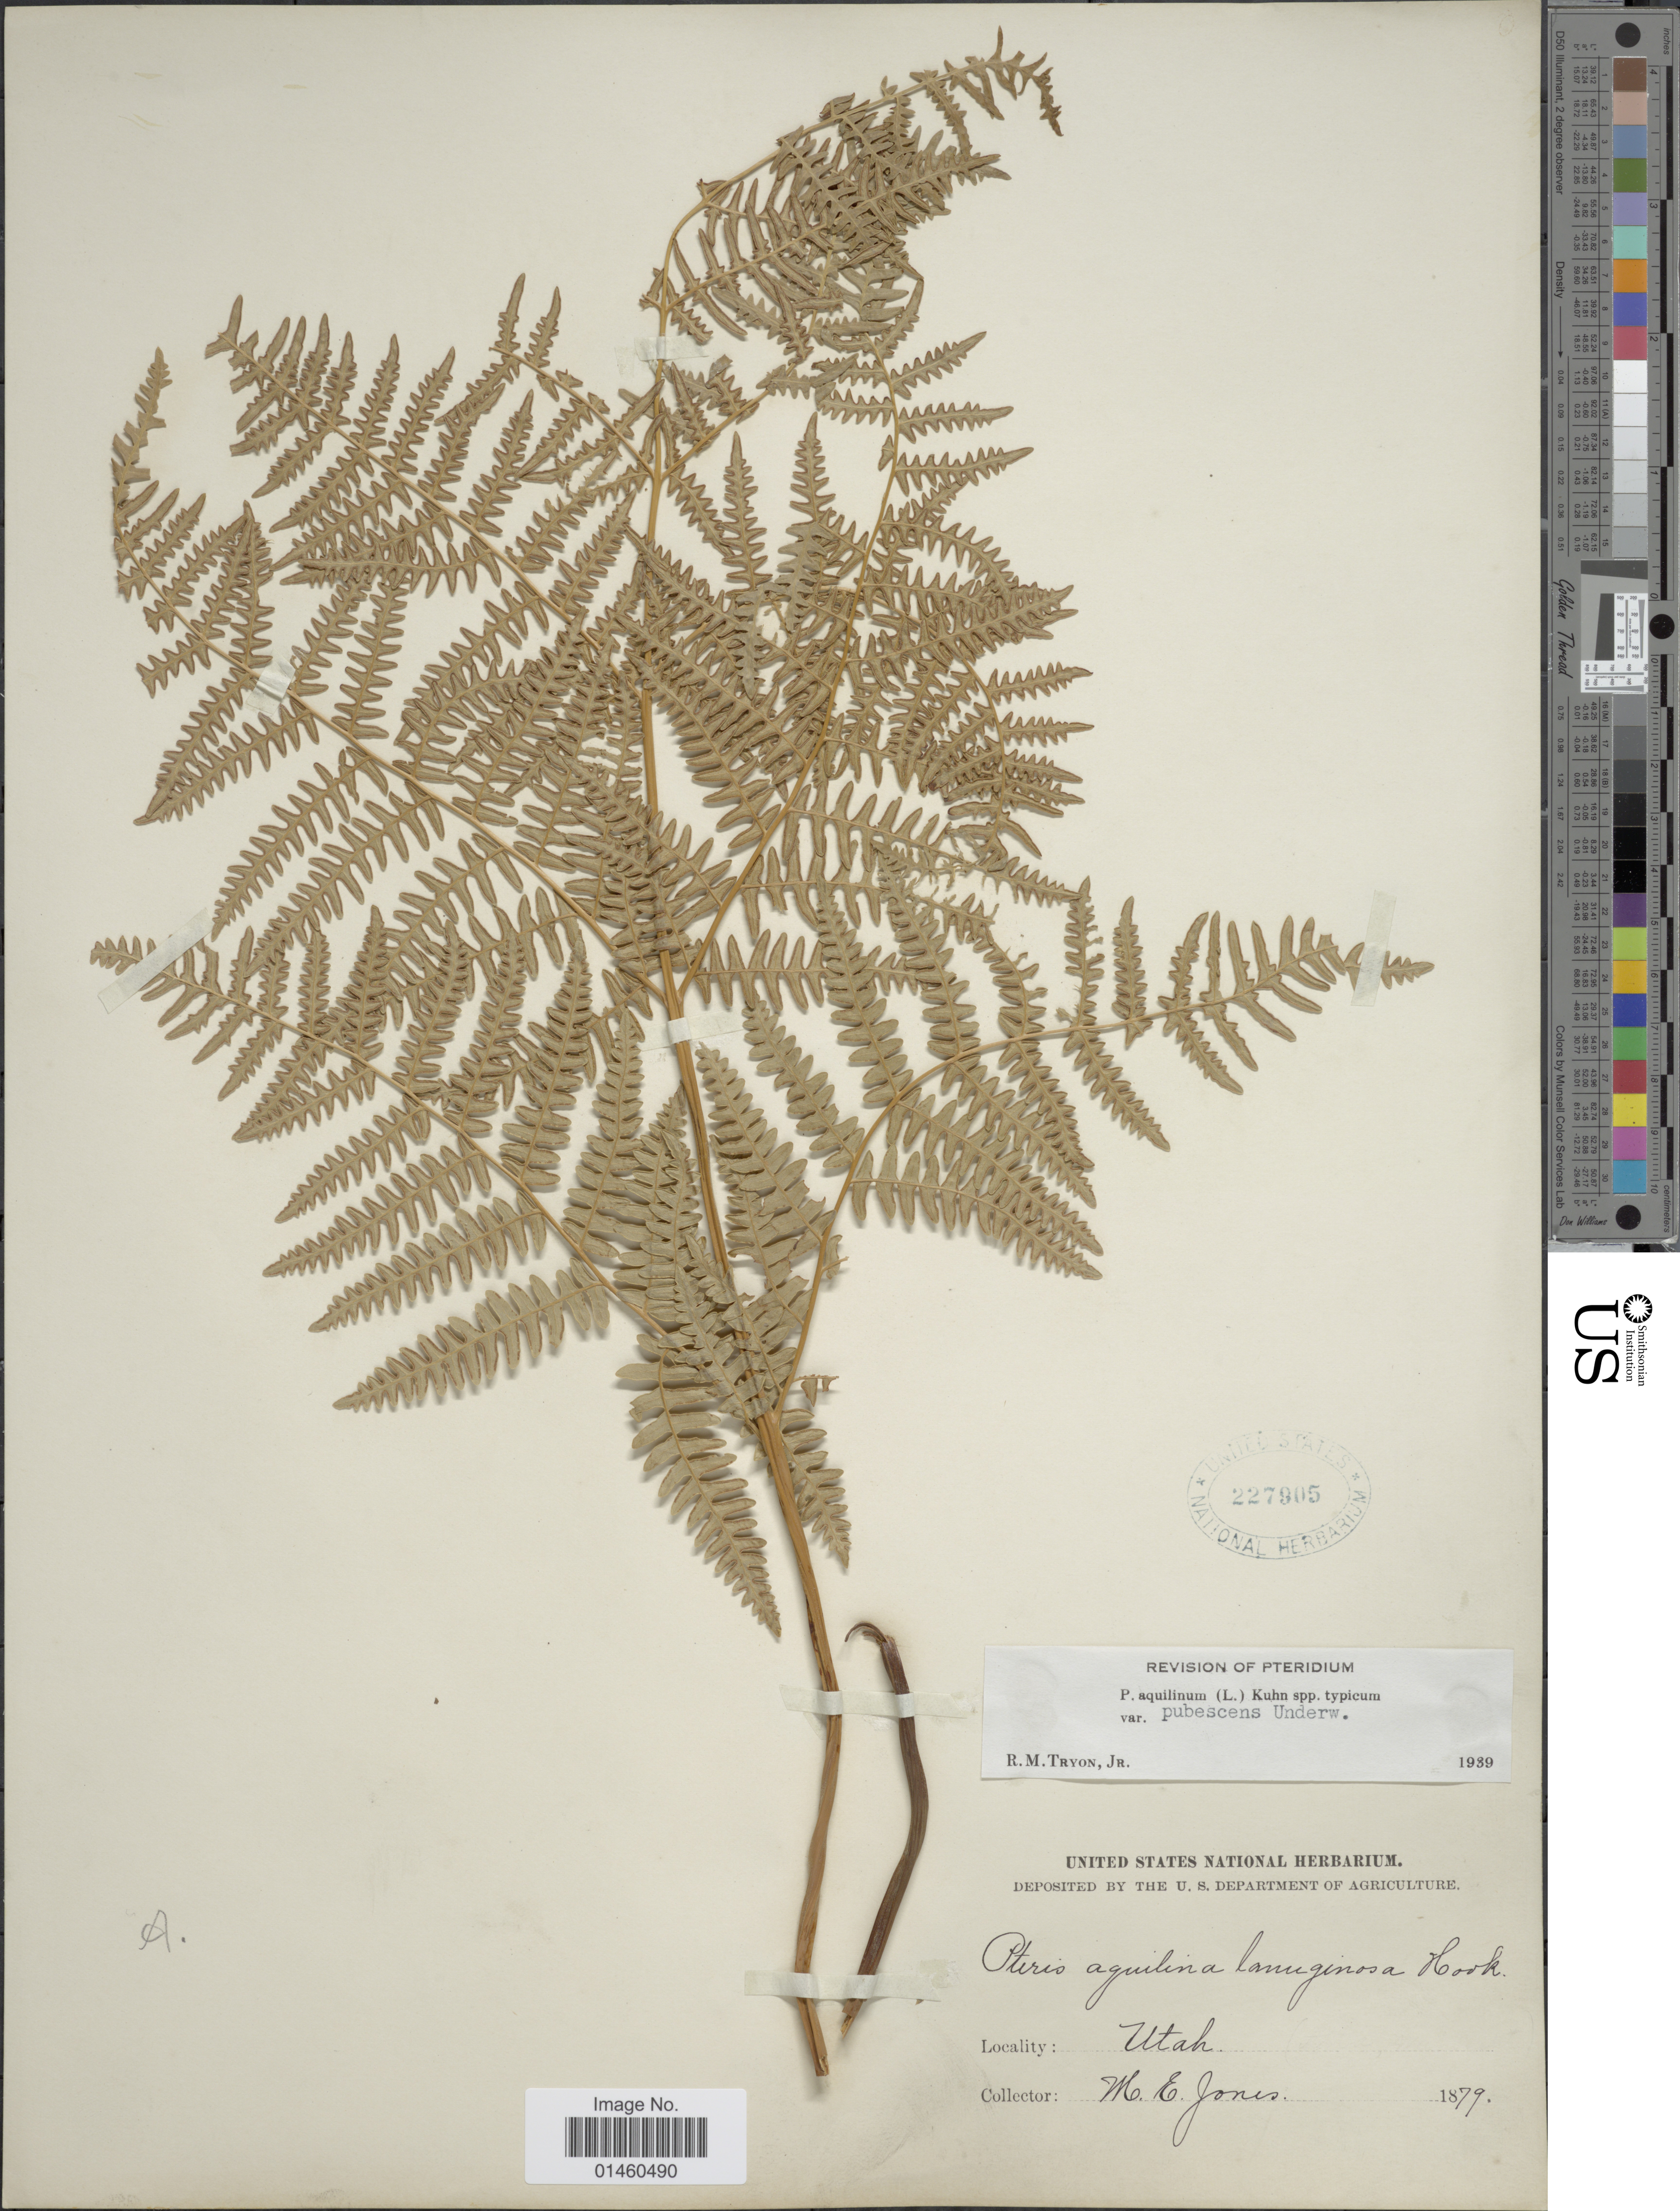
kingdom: Plantae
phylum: Tracheophyta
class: Polypodiopsida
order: Polypodiales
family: Dennstaedtiaceae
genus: Pteridium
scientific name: Pteridium pubescens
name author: (Underw.) Christenh.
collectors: M. E. Jones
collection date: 1879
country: United States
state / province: Utah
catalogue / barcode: US 227905